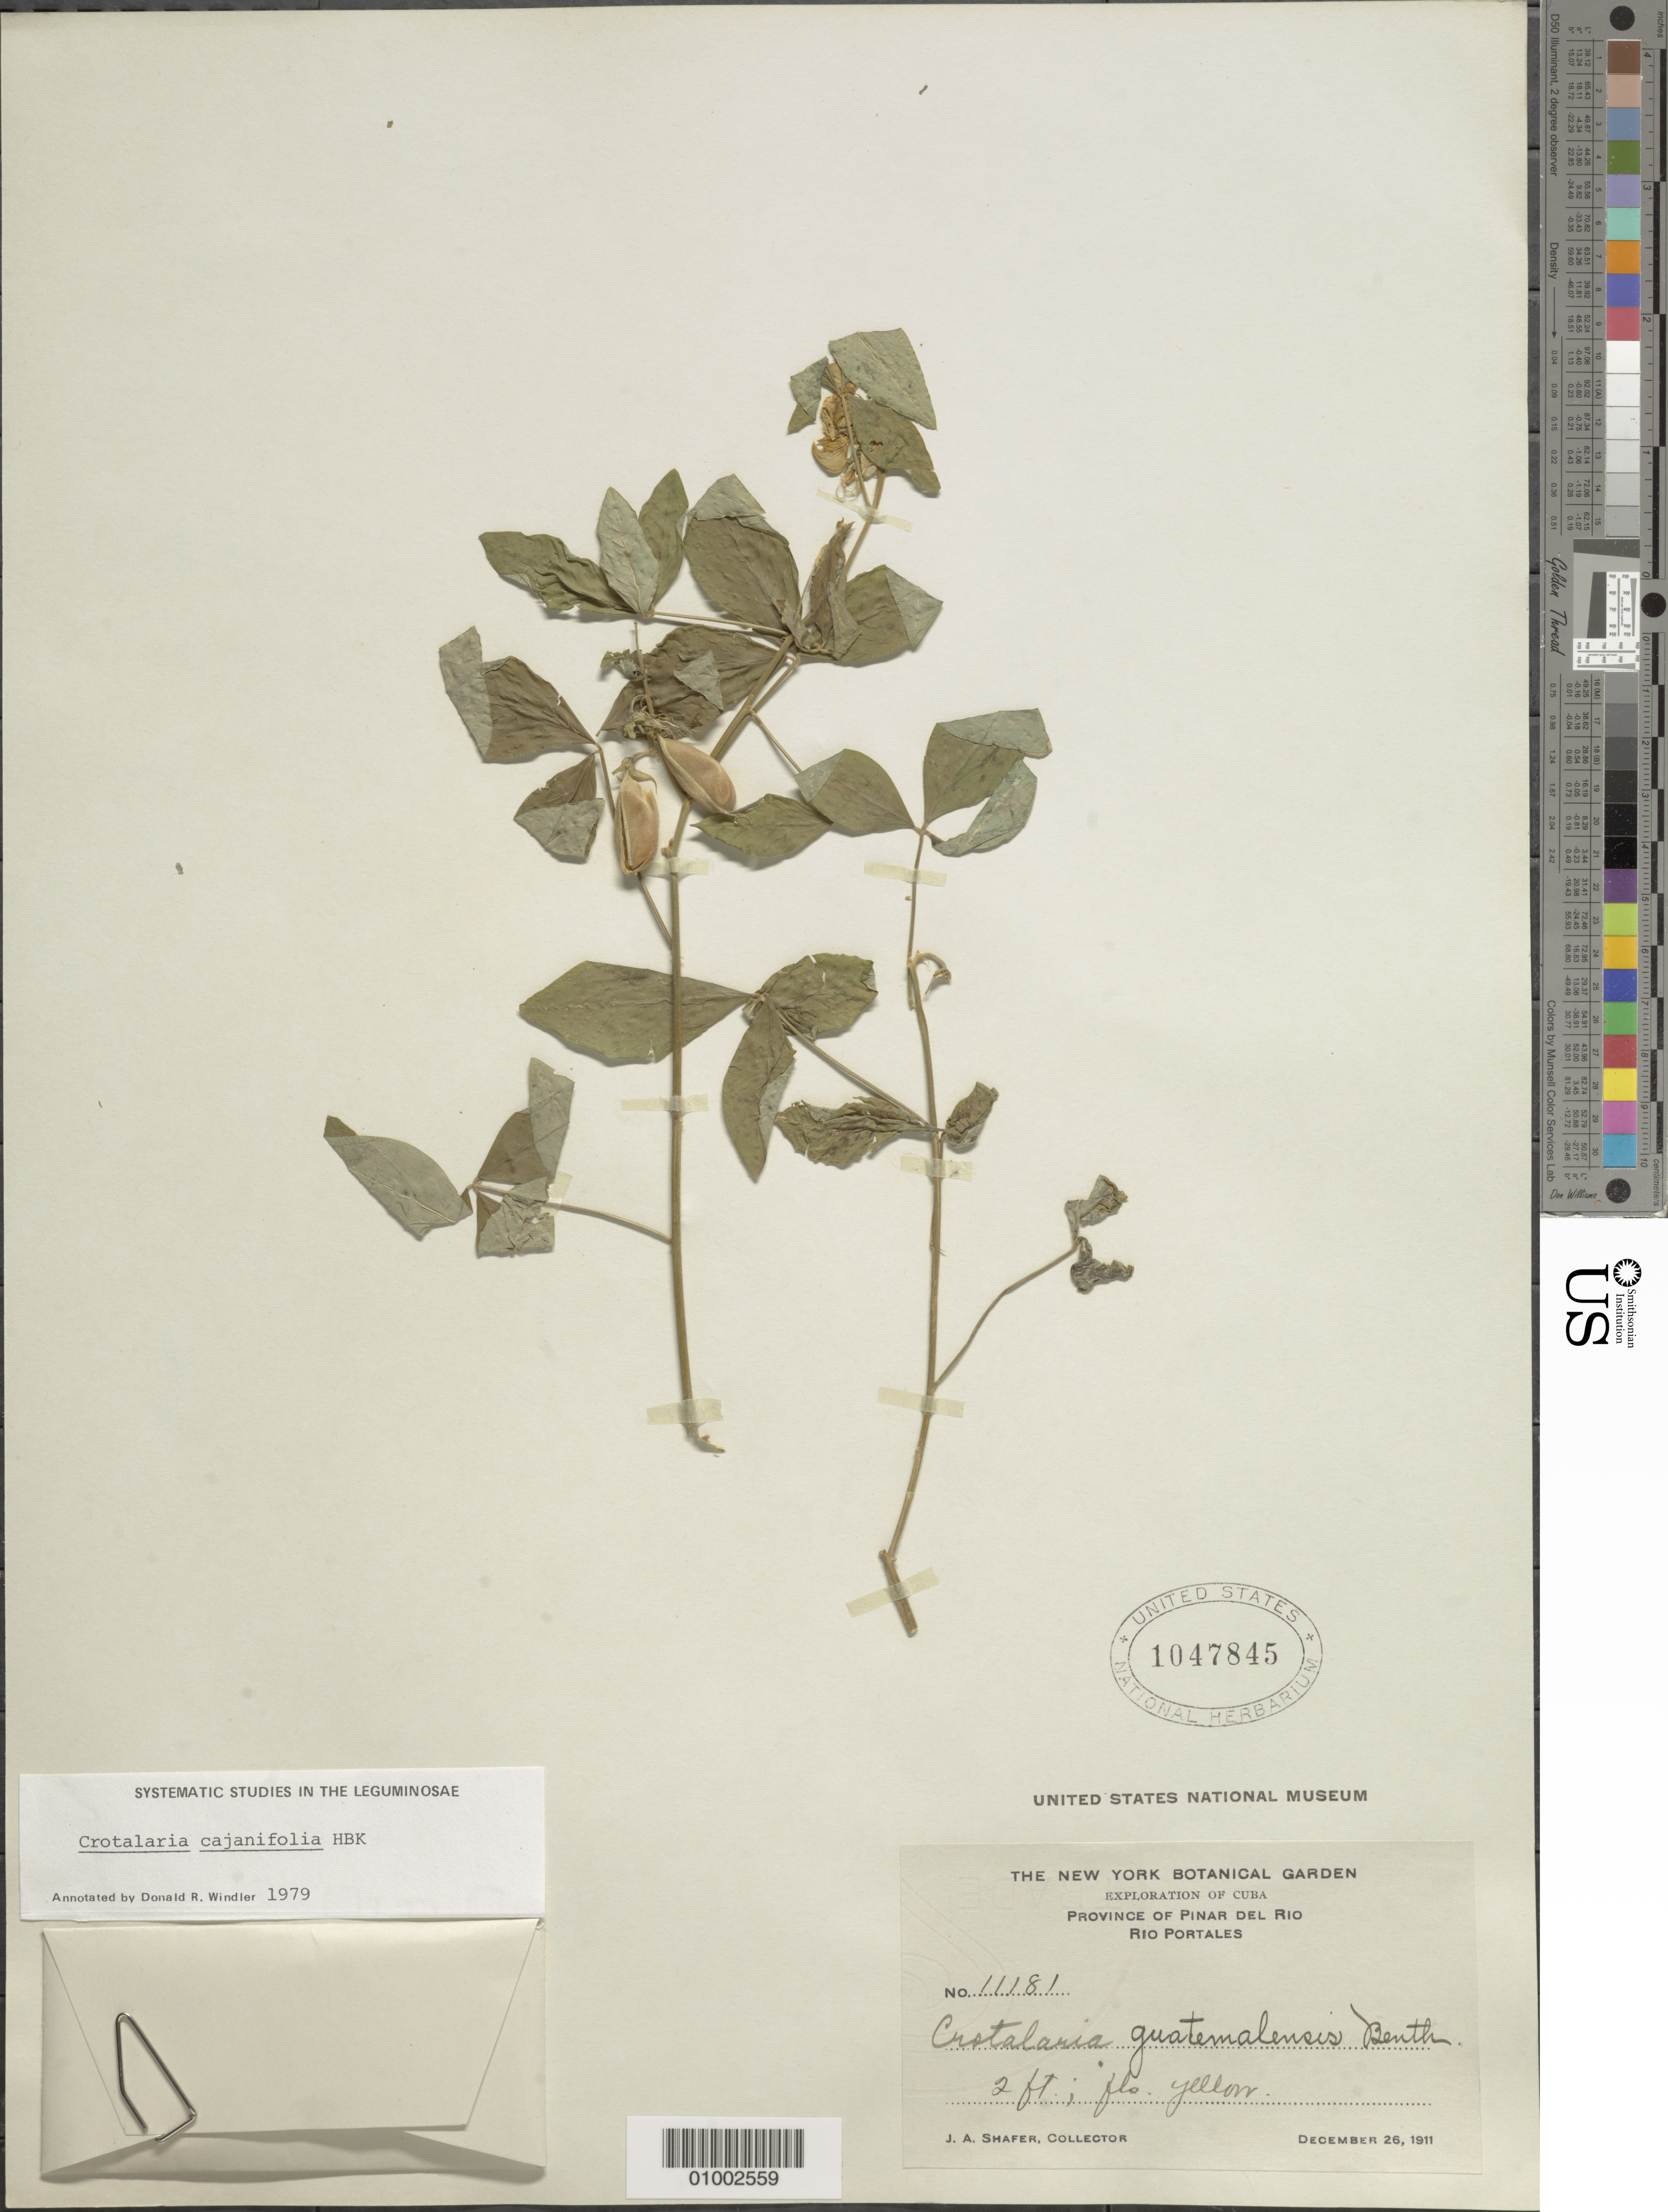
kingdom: Plantae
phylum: Tracheophyta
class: Magnoliopsida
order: Fabales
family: Fabaceae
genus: Crotalaria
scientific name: Crotalaria cajanifolia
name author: Kunth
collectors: J. A. Shafer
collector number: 11181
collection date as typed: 26 Dec 1911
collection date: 1911-12-26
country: Cuba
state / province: Pinar del Rio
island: Cuba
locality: Rio Portales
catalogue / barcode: US 1047845